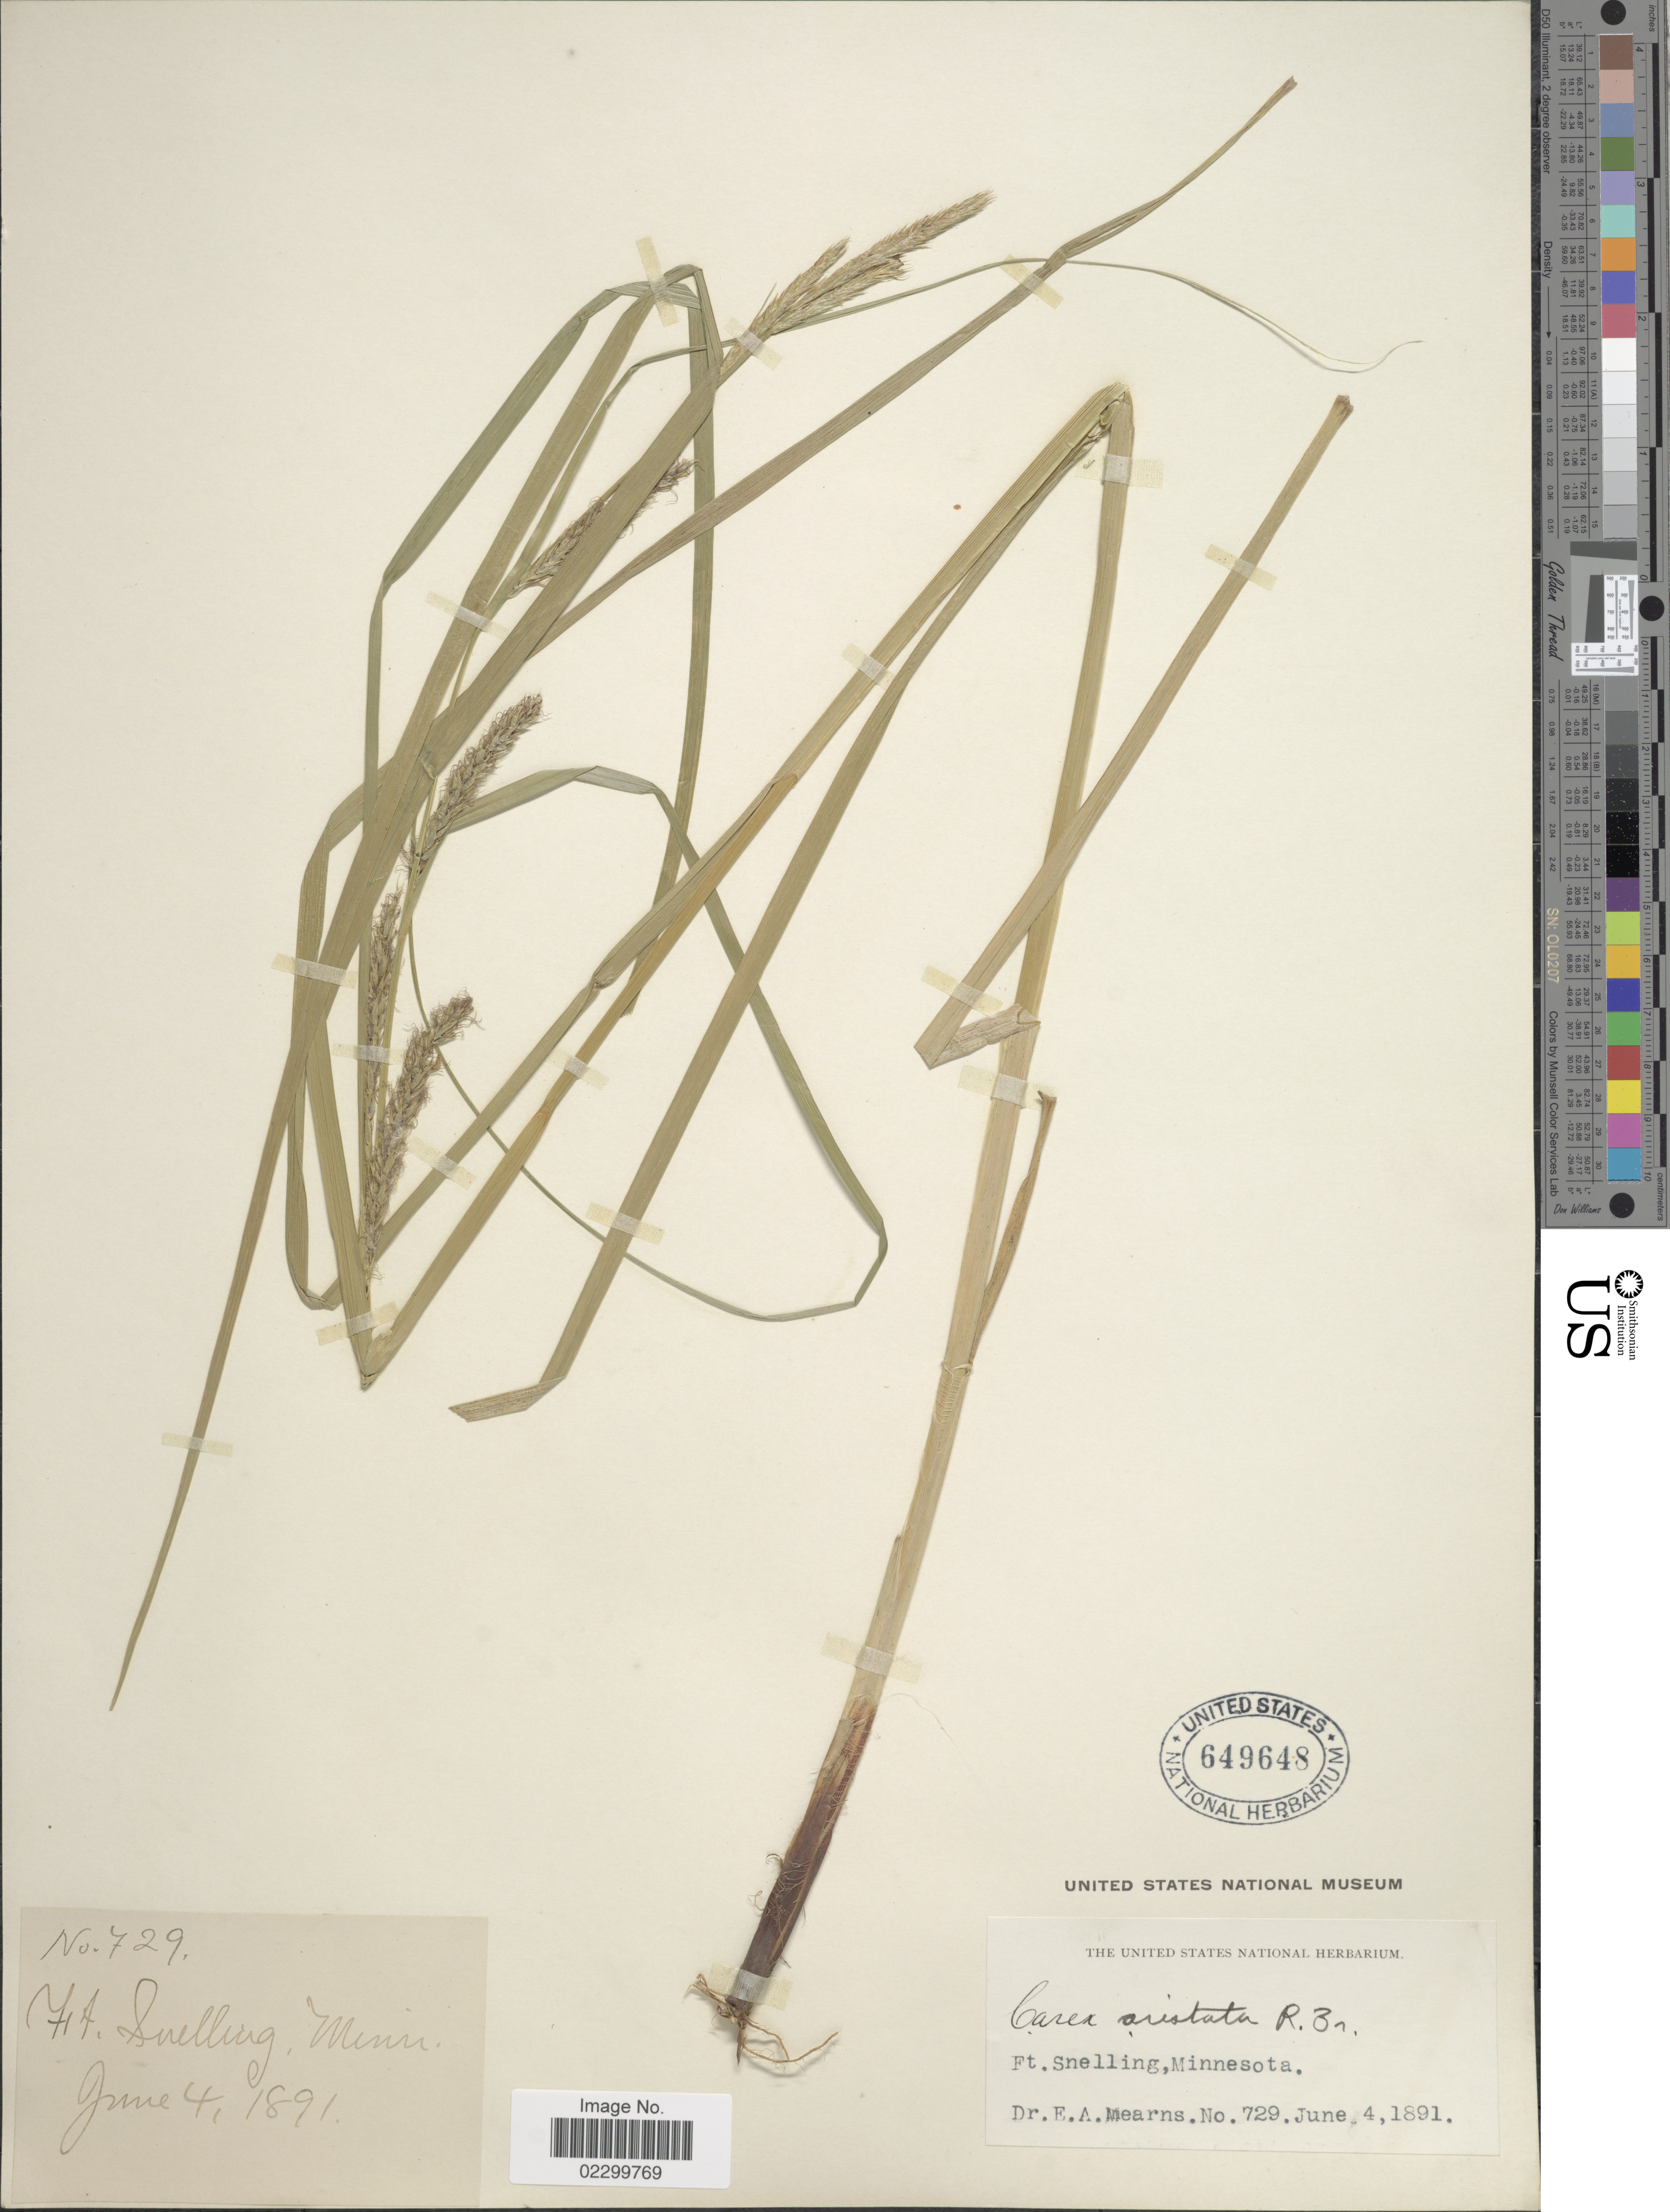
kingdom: Plantae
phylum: Tracheophyta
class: Liliopsida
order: Poales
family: Cyperaceae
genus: Carex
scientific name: Carex atherodes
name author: Spreng.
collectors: E. A. Mearns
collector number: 729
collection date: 1891-06-04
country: United States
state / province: Minnesota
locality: Ft. Snelling.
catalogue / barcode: US 649648